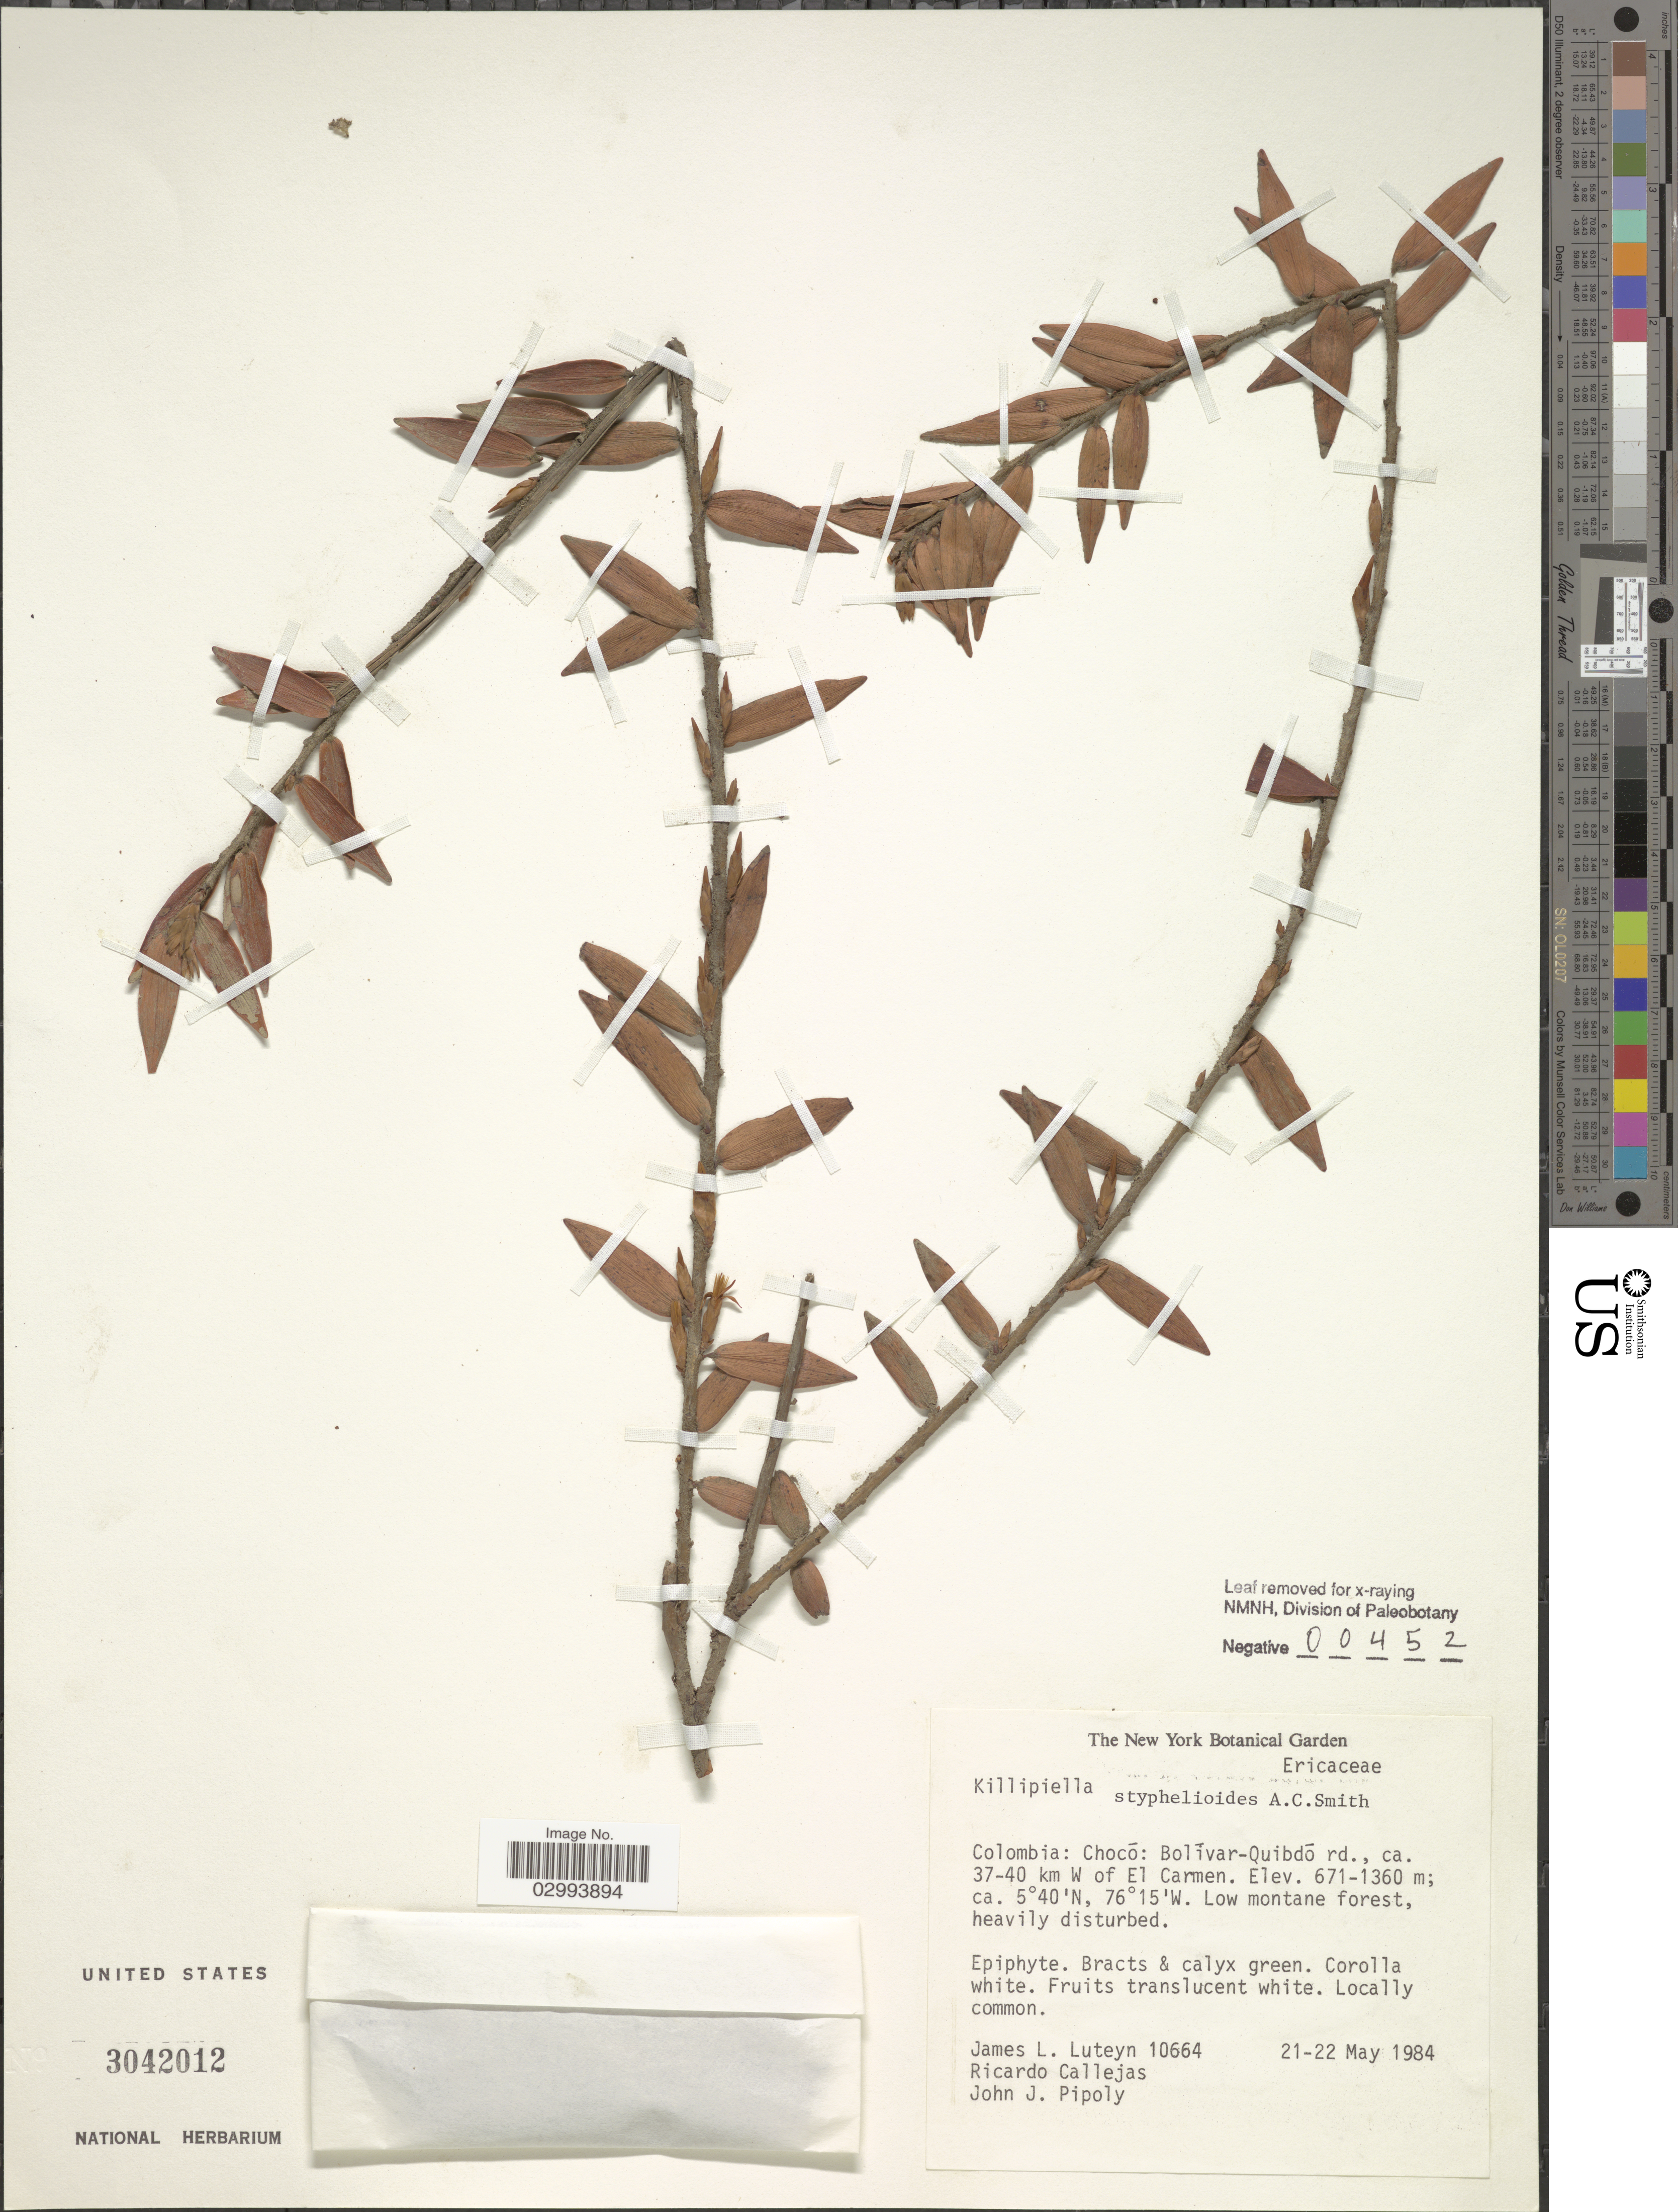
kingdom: Plantae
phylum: Tracheophyta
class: Magnoliopsida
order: Ericales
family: Ericaceae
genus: Killipiella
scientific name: Killipiella styphelioides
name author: A.C. Sm.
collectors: J. L. Luteyn, R. Callejas & J. J. Pipoly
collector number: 10664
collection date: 1984-05-21/1984-05-22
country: Colombia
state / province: Chocó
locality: Bolívar-Quibdó rd., ca.37-40 km W of El Carmen.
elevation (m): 671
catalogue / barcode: US 3042012